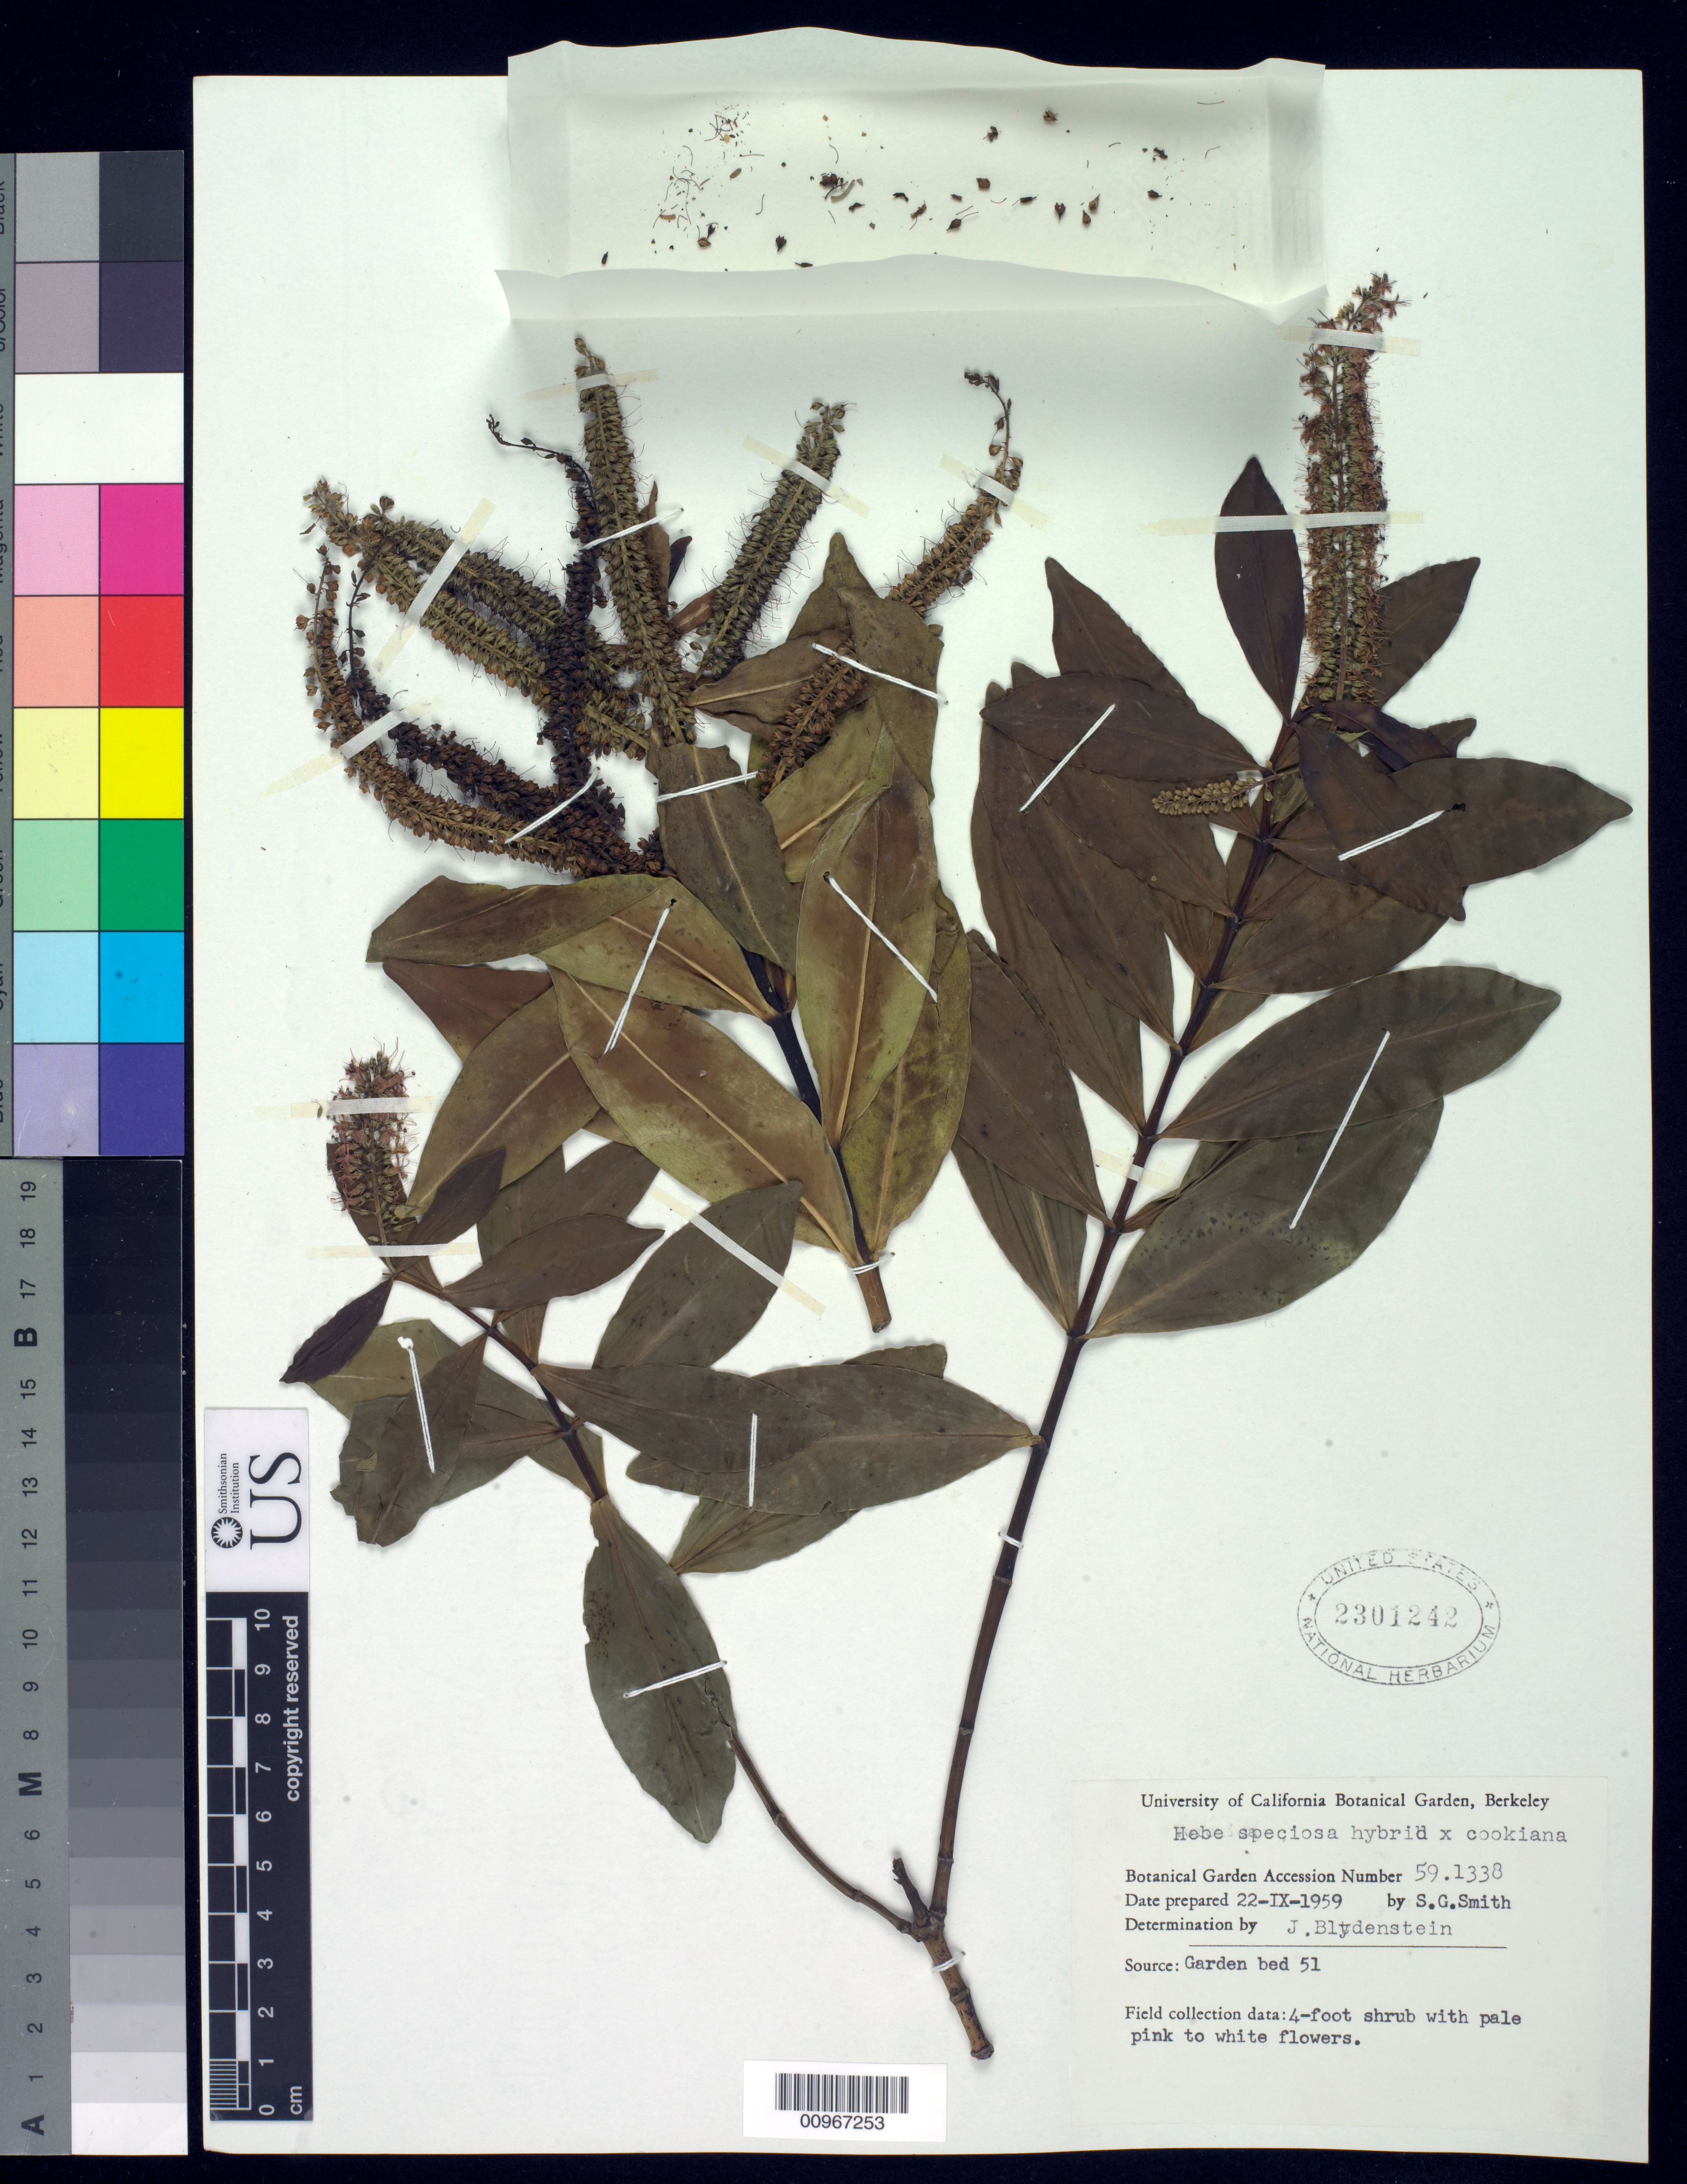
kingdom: Plantae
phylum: Tracheophyta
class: Magnoliopsida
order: Lamiales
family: Plantaginaceae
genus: Hebe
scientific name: Hebe speciosa x H. cookiana (Colenso) Cockayne & Allan cv.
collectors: S. G. Smith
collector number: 591338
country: United States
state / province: California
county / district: Alameda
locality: Grown in Universitu of California Botanical Garden, Berkeley.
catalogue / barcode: US 2301242